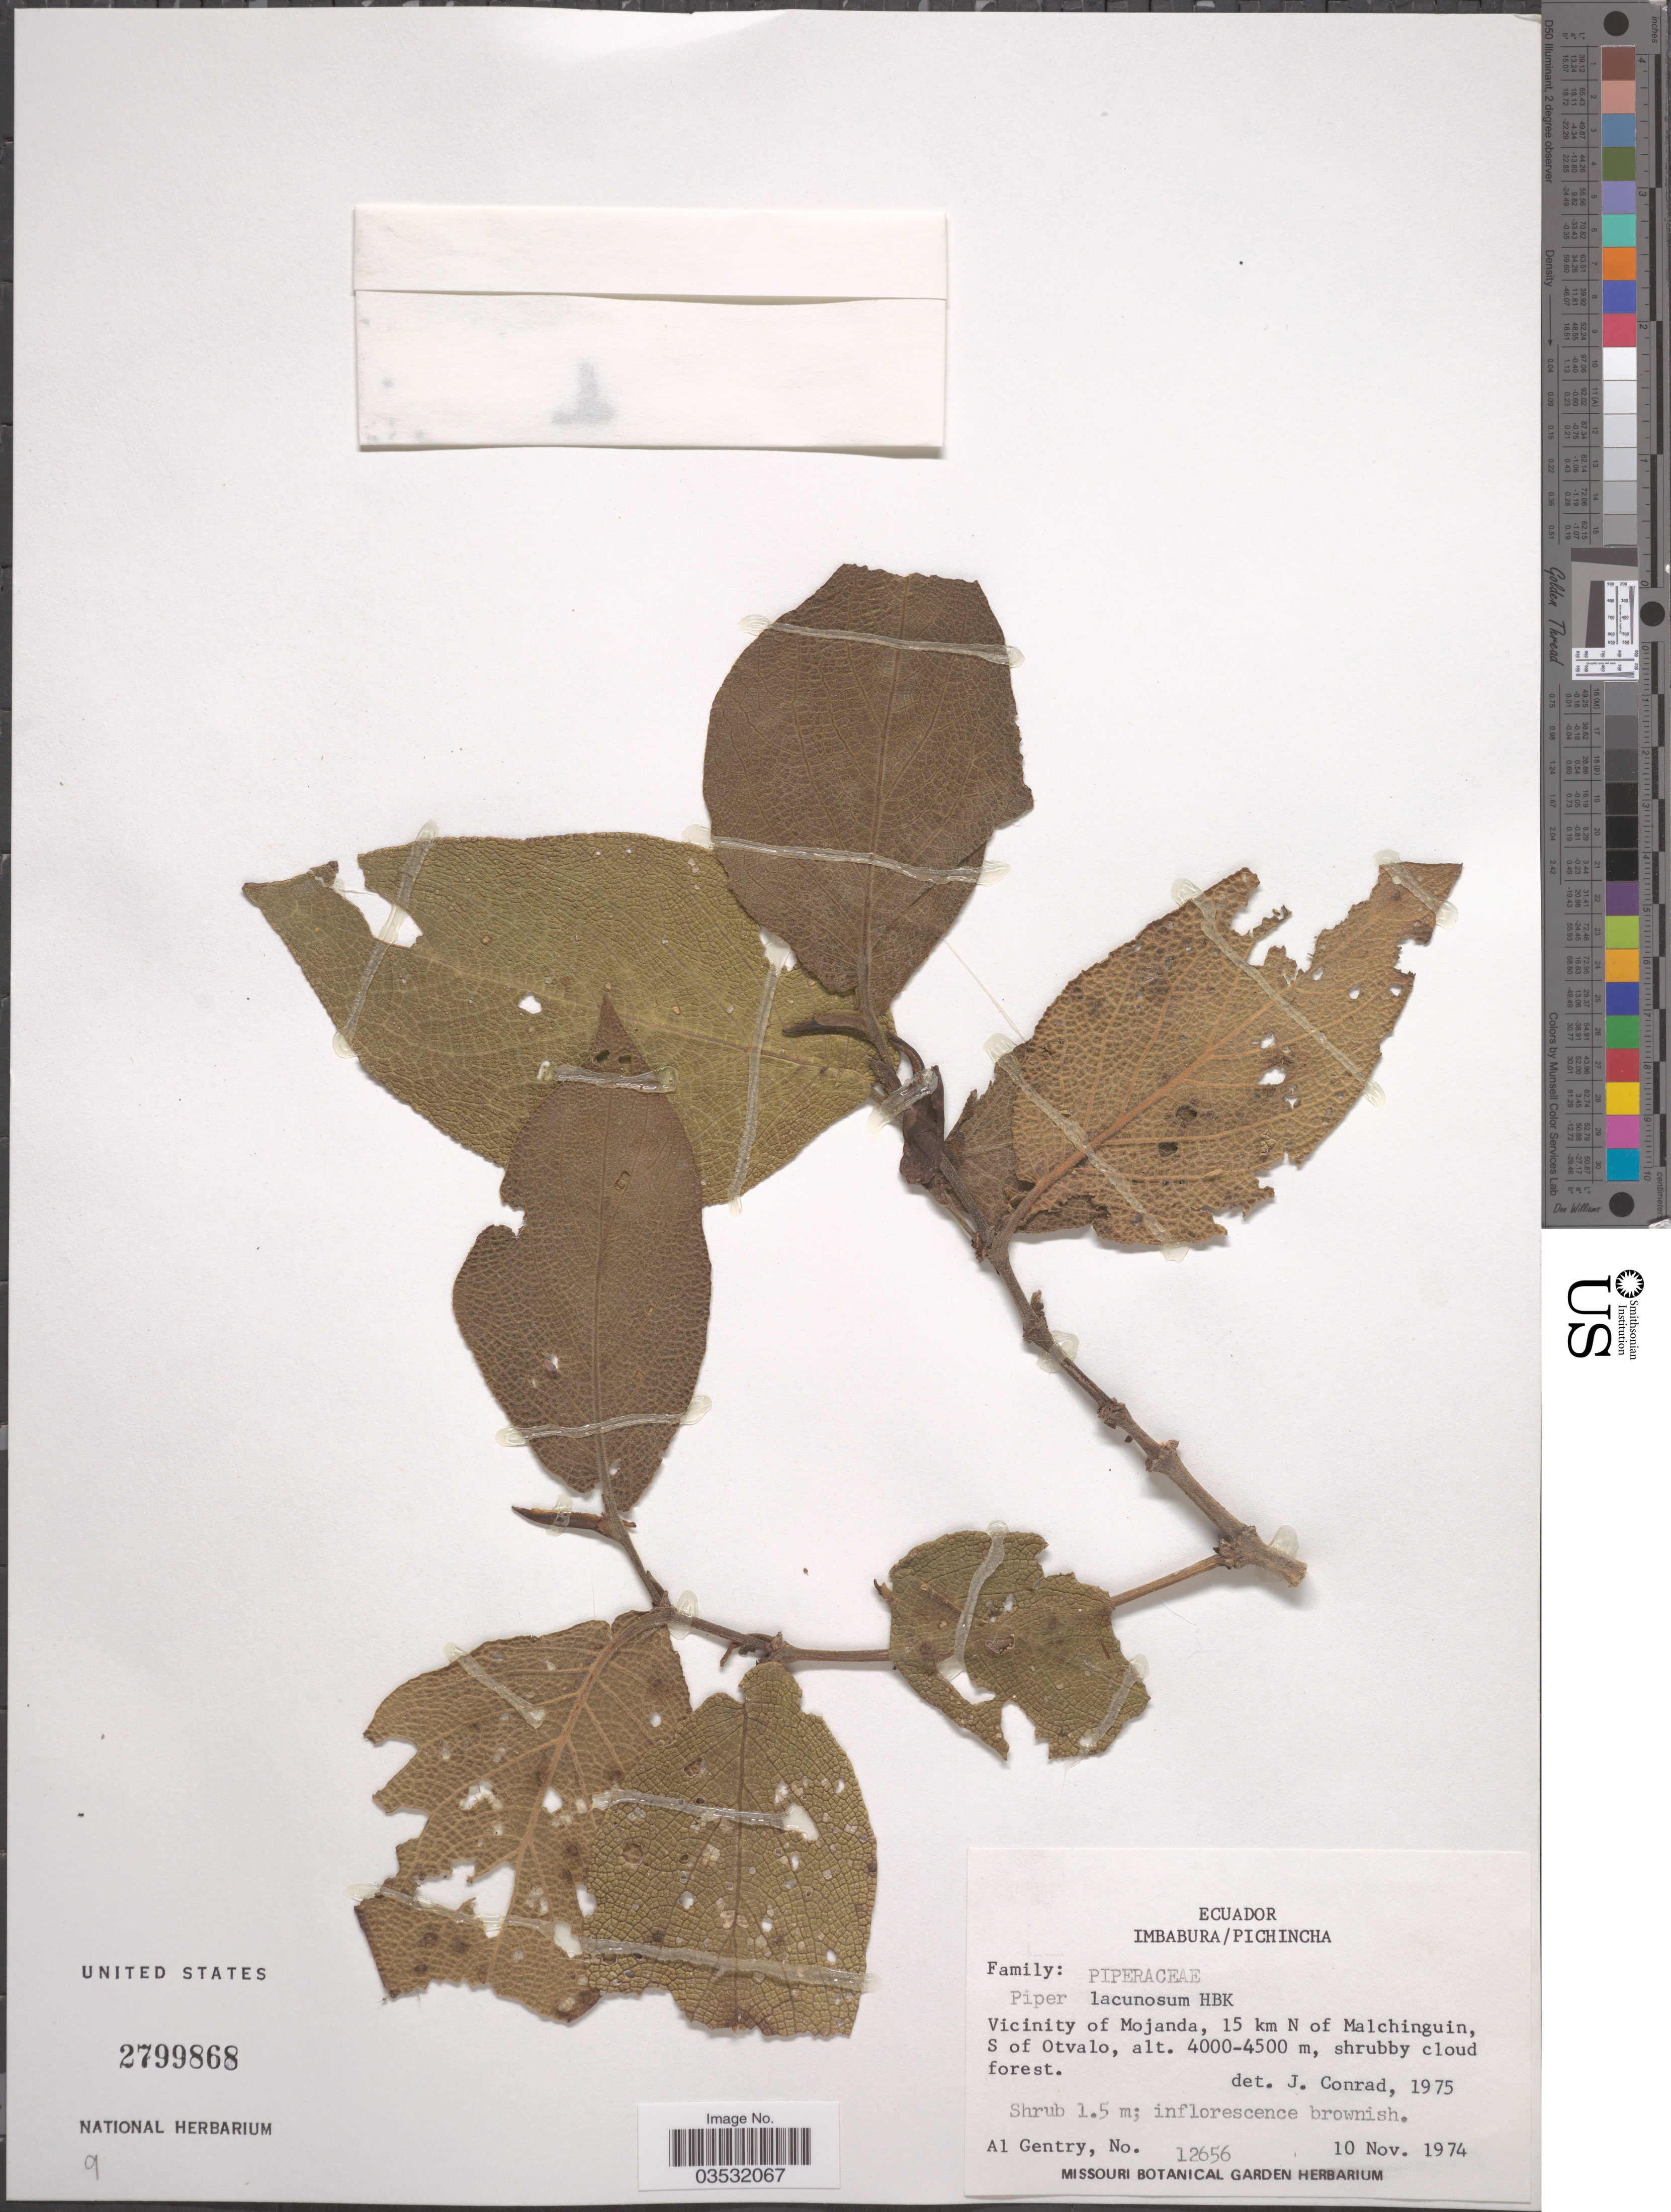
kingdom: Plantae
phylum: Tracheophyta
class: Magnoliopsida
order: Piperales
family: Piperaceae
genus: Piper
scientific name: Piper lacunosum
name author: Kunth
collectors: A. H. Gentry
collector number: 12656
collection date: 1974-11-10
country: Ecuador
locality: Imbabura/Pichincha. Vicinity of Mojanda, 15 km N of Malchinguin, S of Otvalo.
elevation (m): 4000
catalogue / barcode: US 2799868